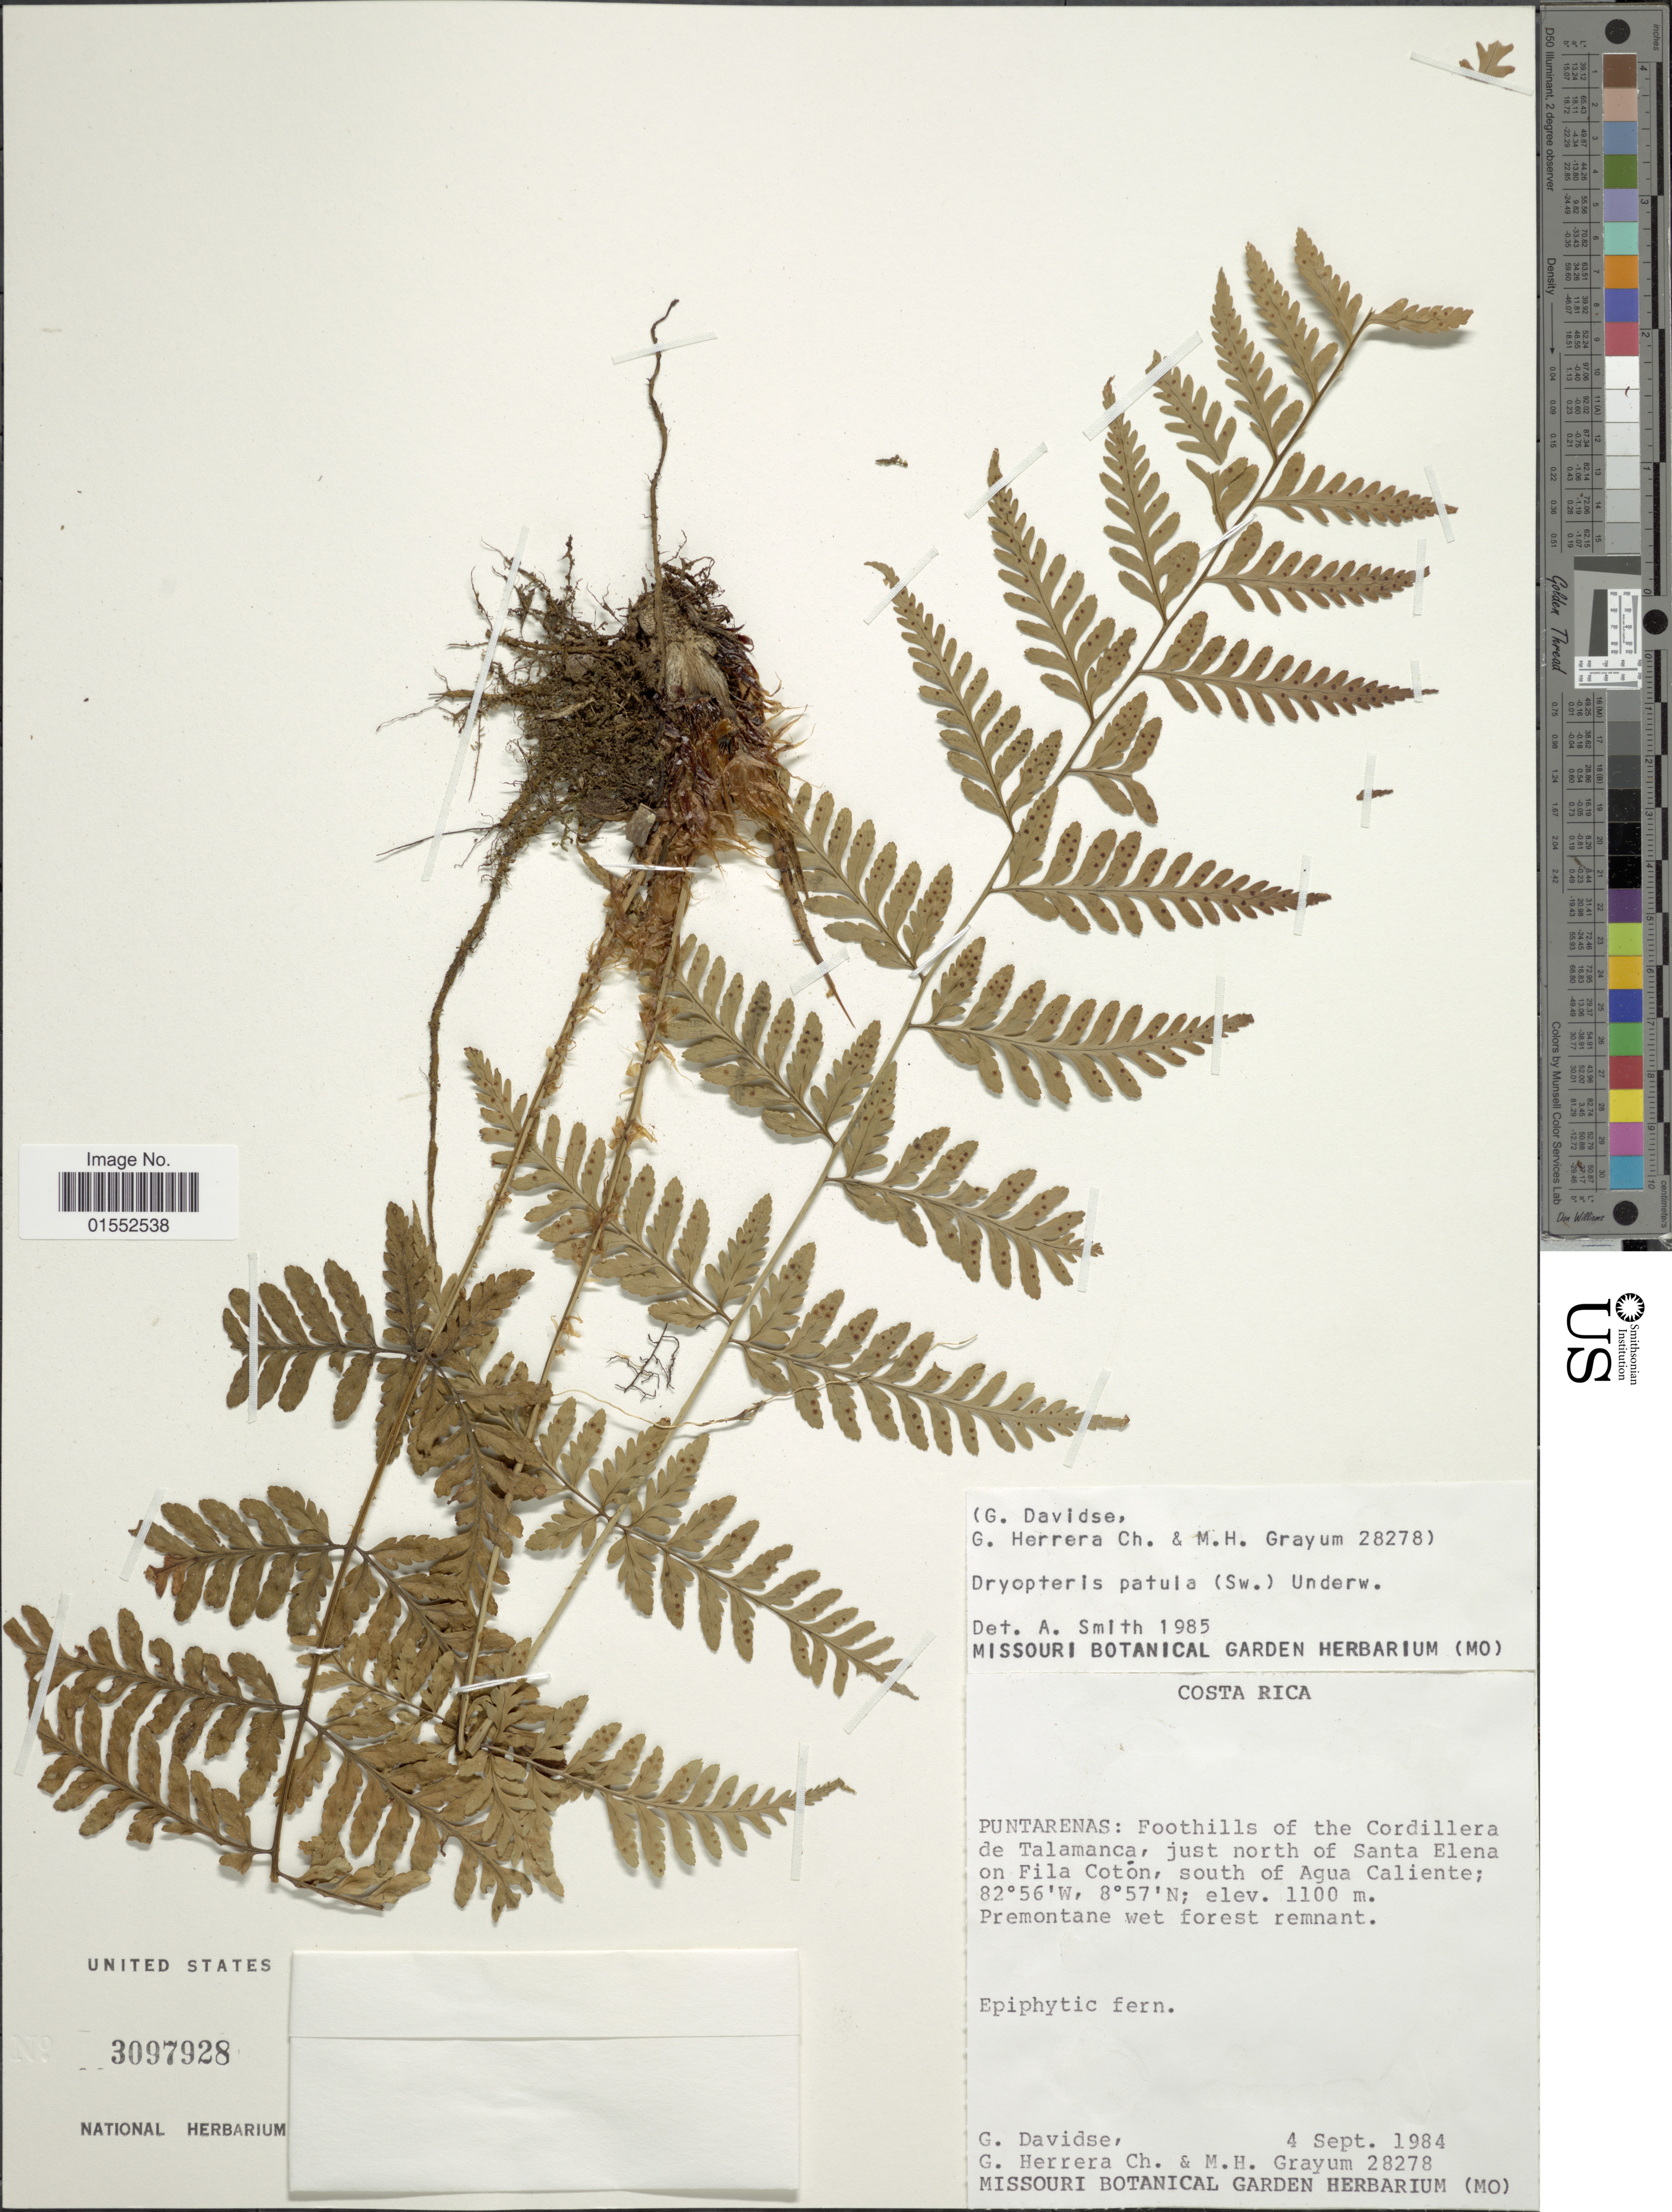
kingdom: Plantae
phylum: Tracheophyta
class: Polypodiopsida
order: Polypodiales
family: Dryopteridaceae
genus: Dryopteris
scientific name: Dryopteris patula var. serrata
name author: (Mett.) C.V. Morton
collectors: G. Davidse, G. Herrera & M. H. Grayum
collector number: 28278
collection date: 1984-09-04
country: Costa Rica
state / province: Puntarenas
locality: Puntarenas: Foothills of the Cordillera de Talamanca, just north of Santa Elena on Fila Coton, south of Agua Caliente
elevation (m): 1100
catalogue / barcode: US 3097928